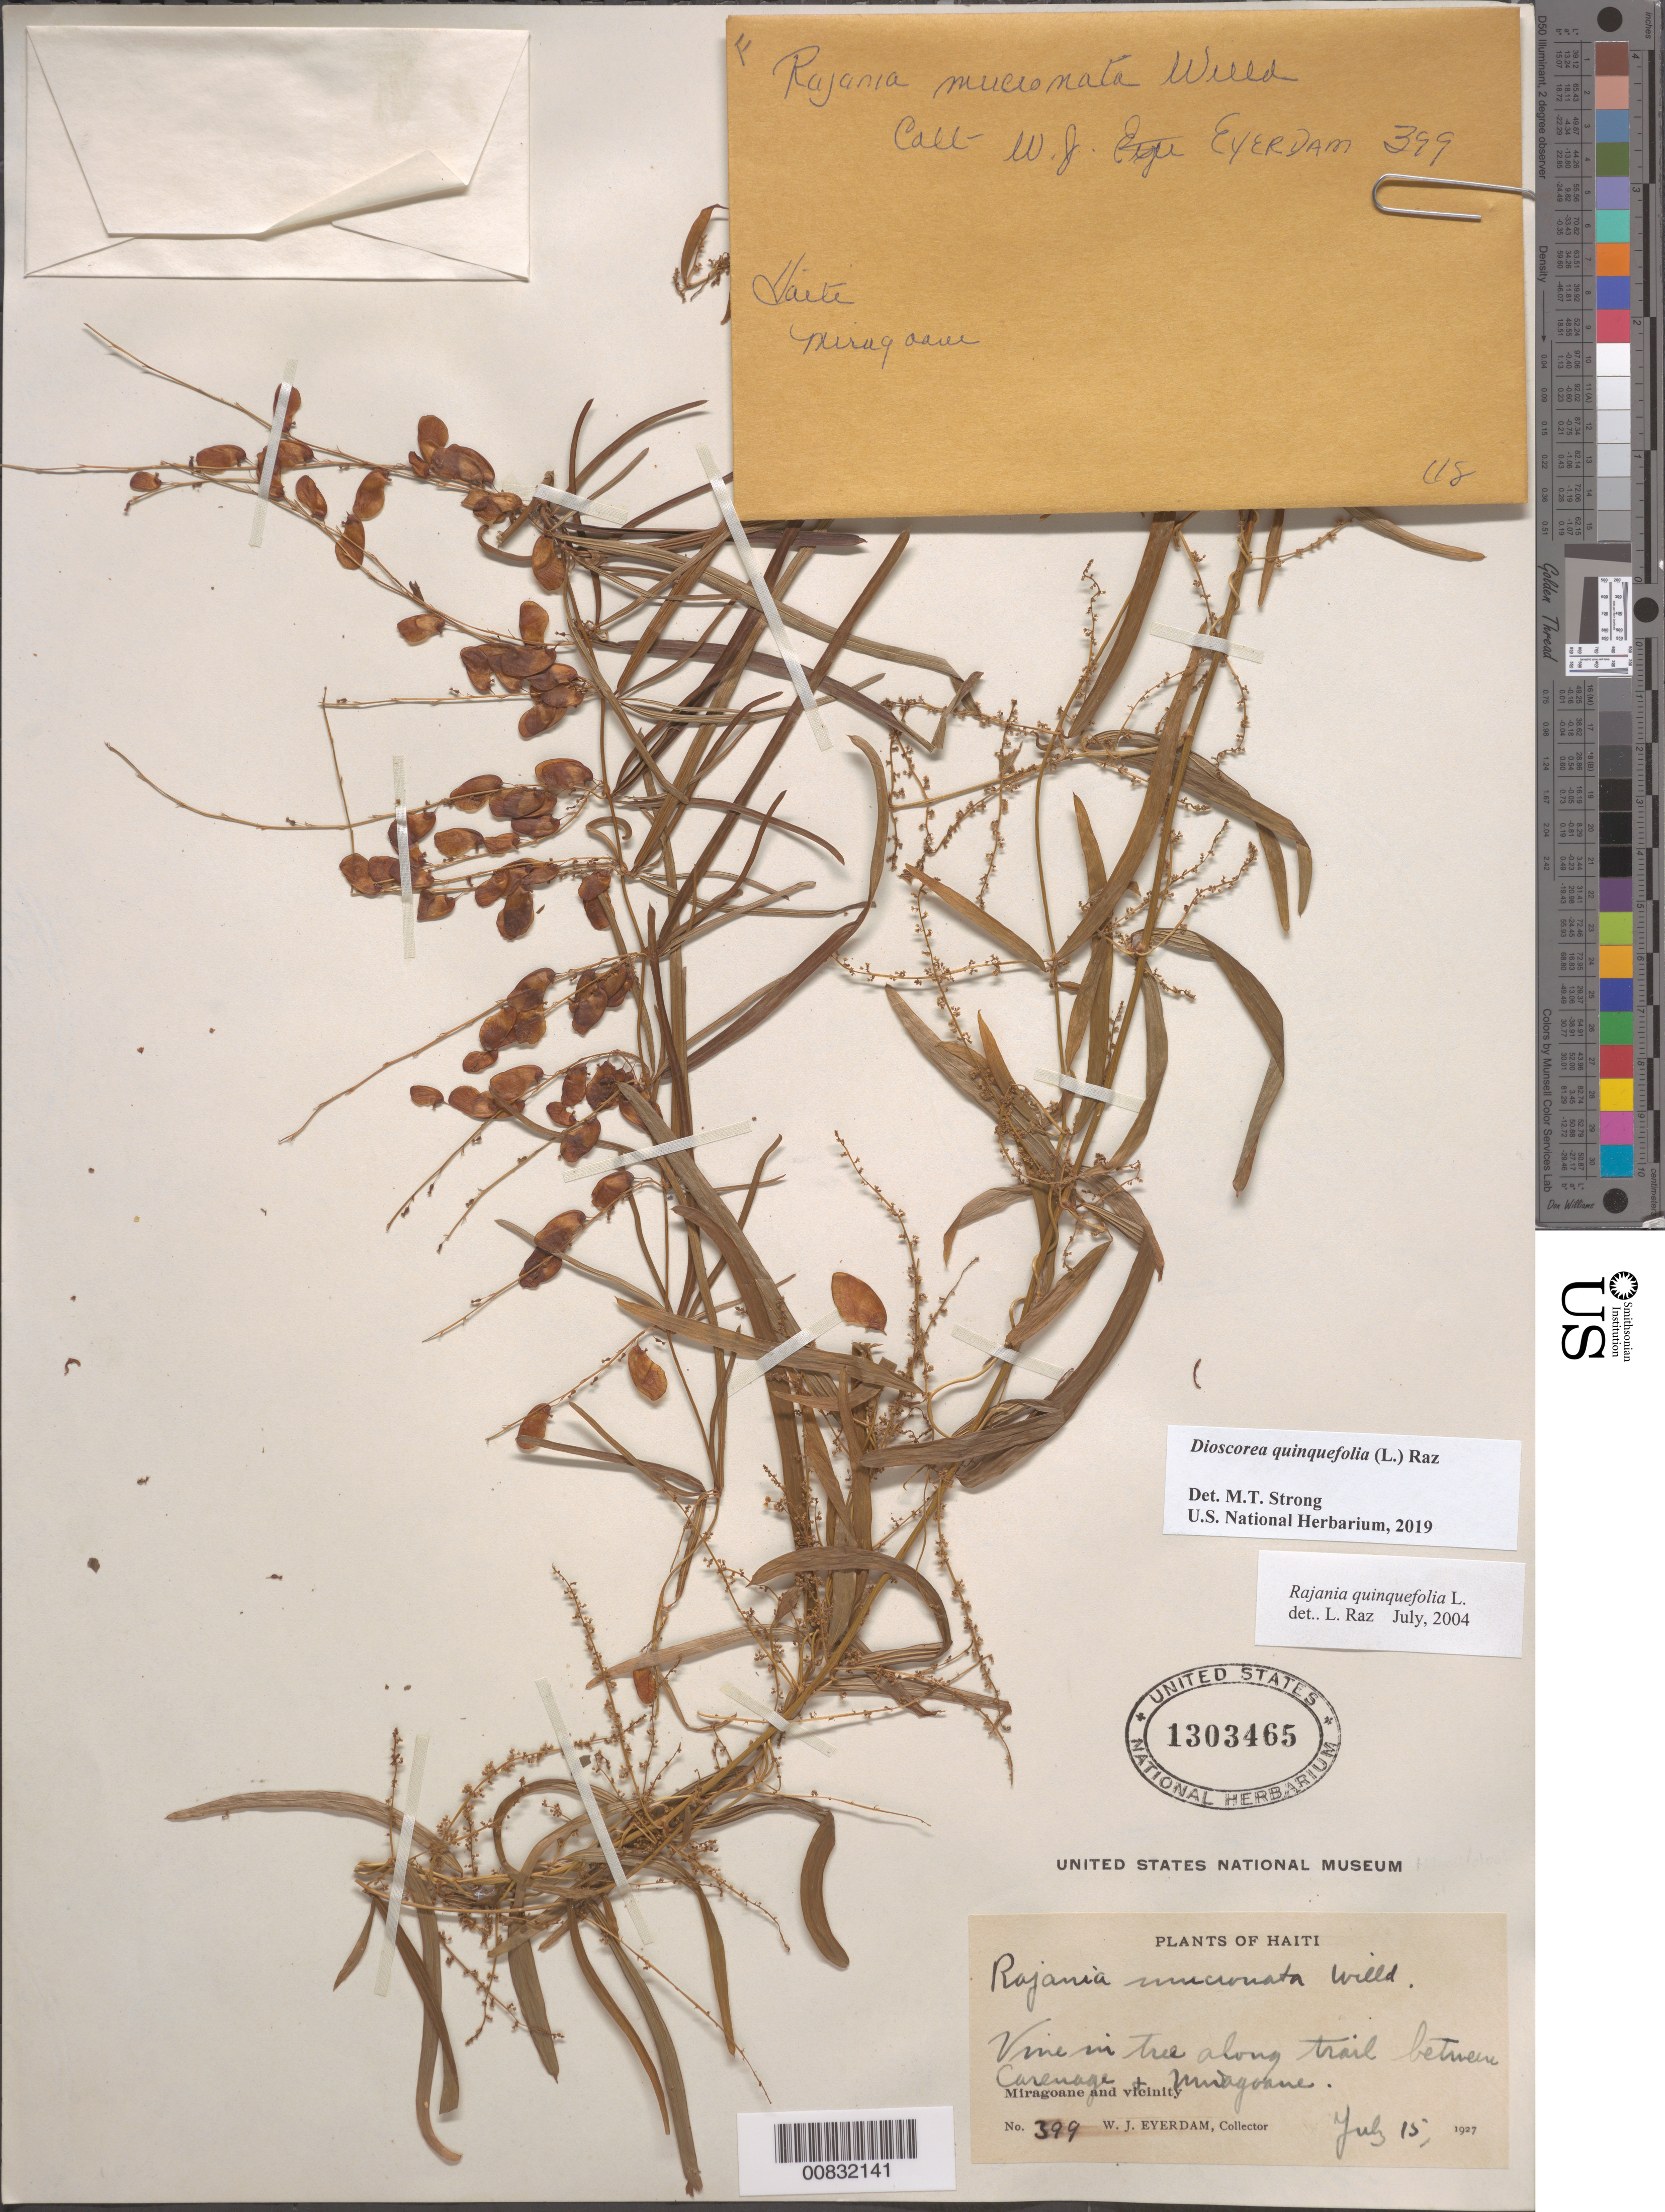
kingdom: Plantae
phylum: Tracheophyta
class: Liliopsida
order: Dioscoreales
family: Dioscoreaceae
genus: Dioscorea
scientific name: Dioscorea quinquefolia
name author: (L.) Raz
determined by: Strong, M. T., (US), Smithsonian Institution - National Museum of Natural History (UNITED STATES)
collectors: W. J. Eyerdam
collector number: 399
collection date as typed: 15 Jul 1927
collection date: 1927-07-15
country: Haiti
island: Hispaniola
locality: Miragoane and vicinity. Along trail between Carenage and Miragoane.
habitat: Vine in tree.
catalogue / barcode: US 1303465